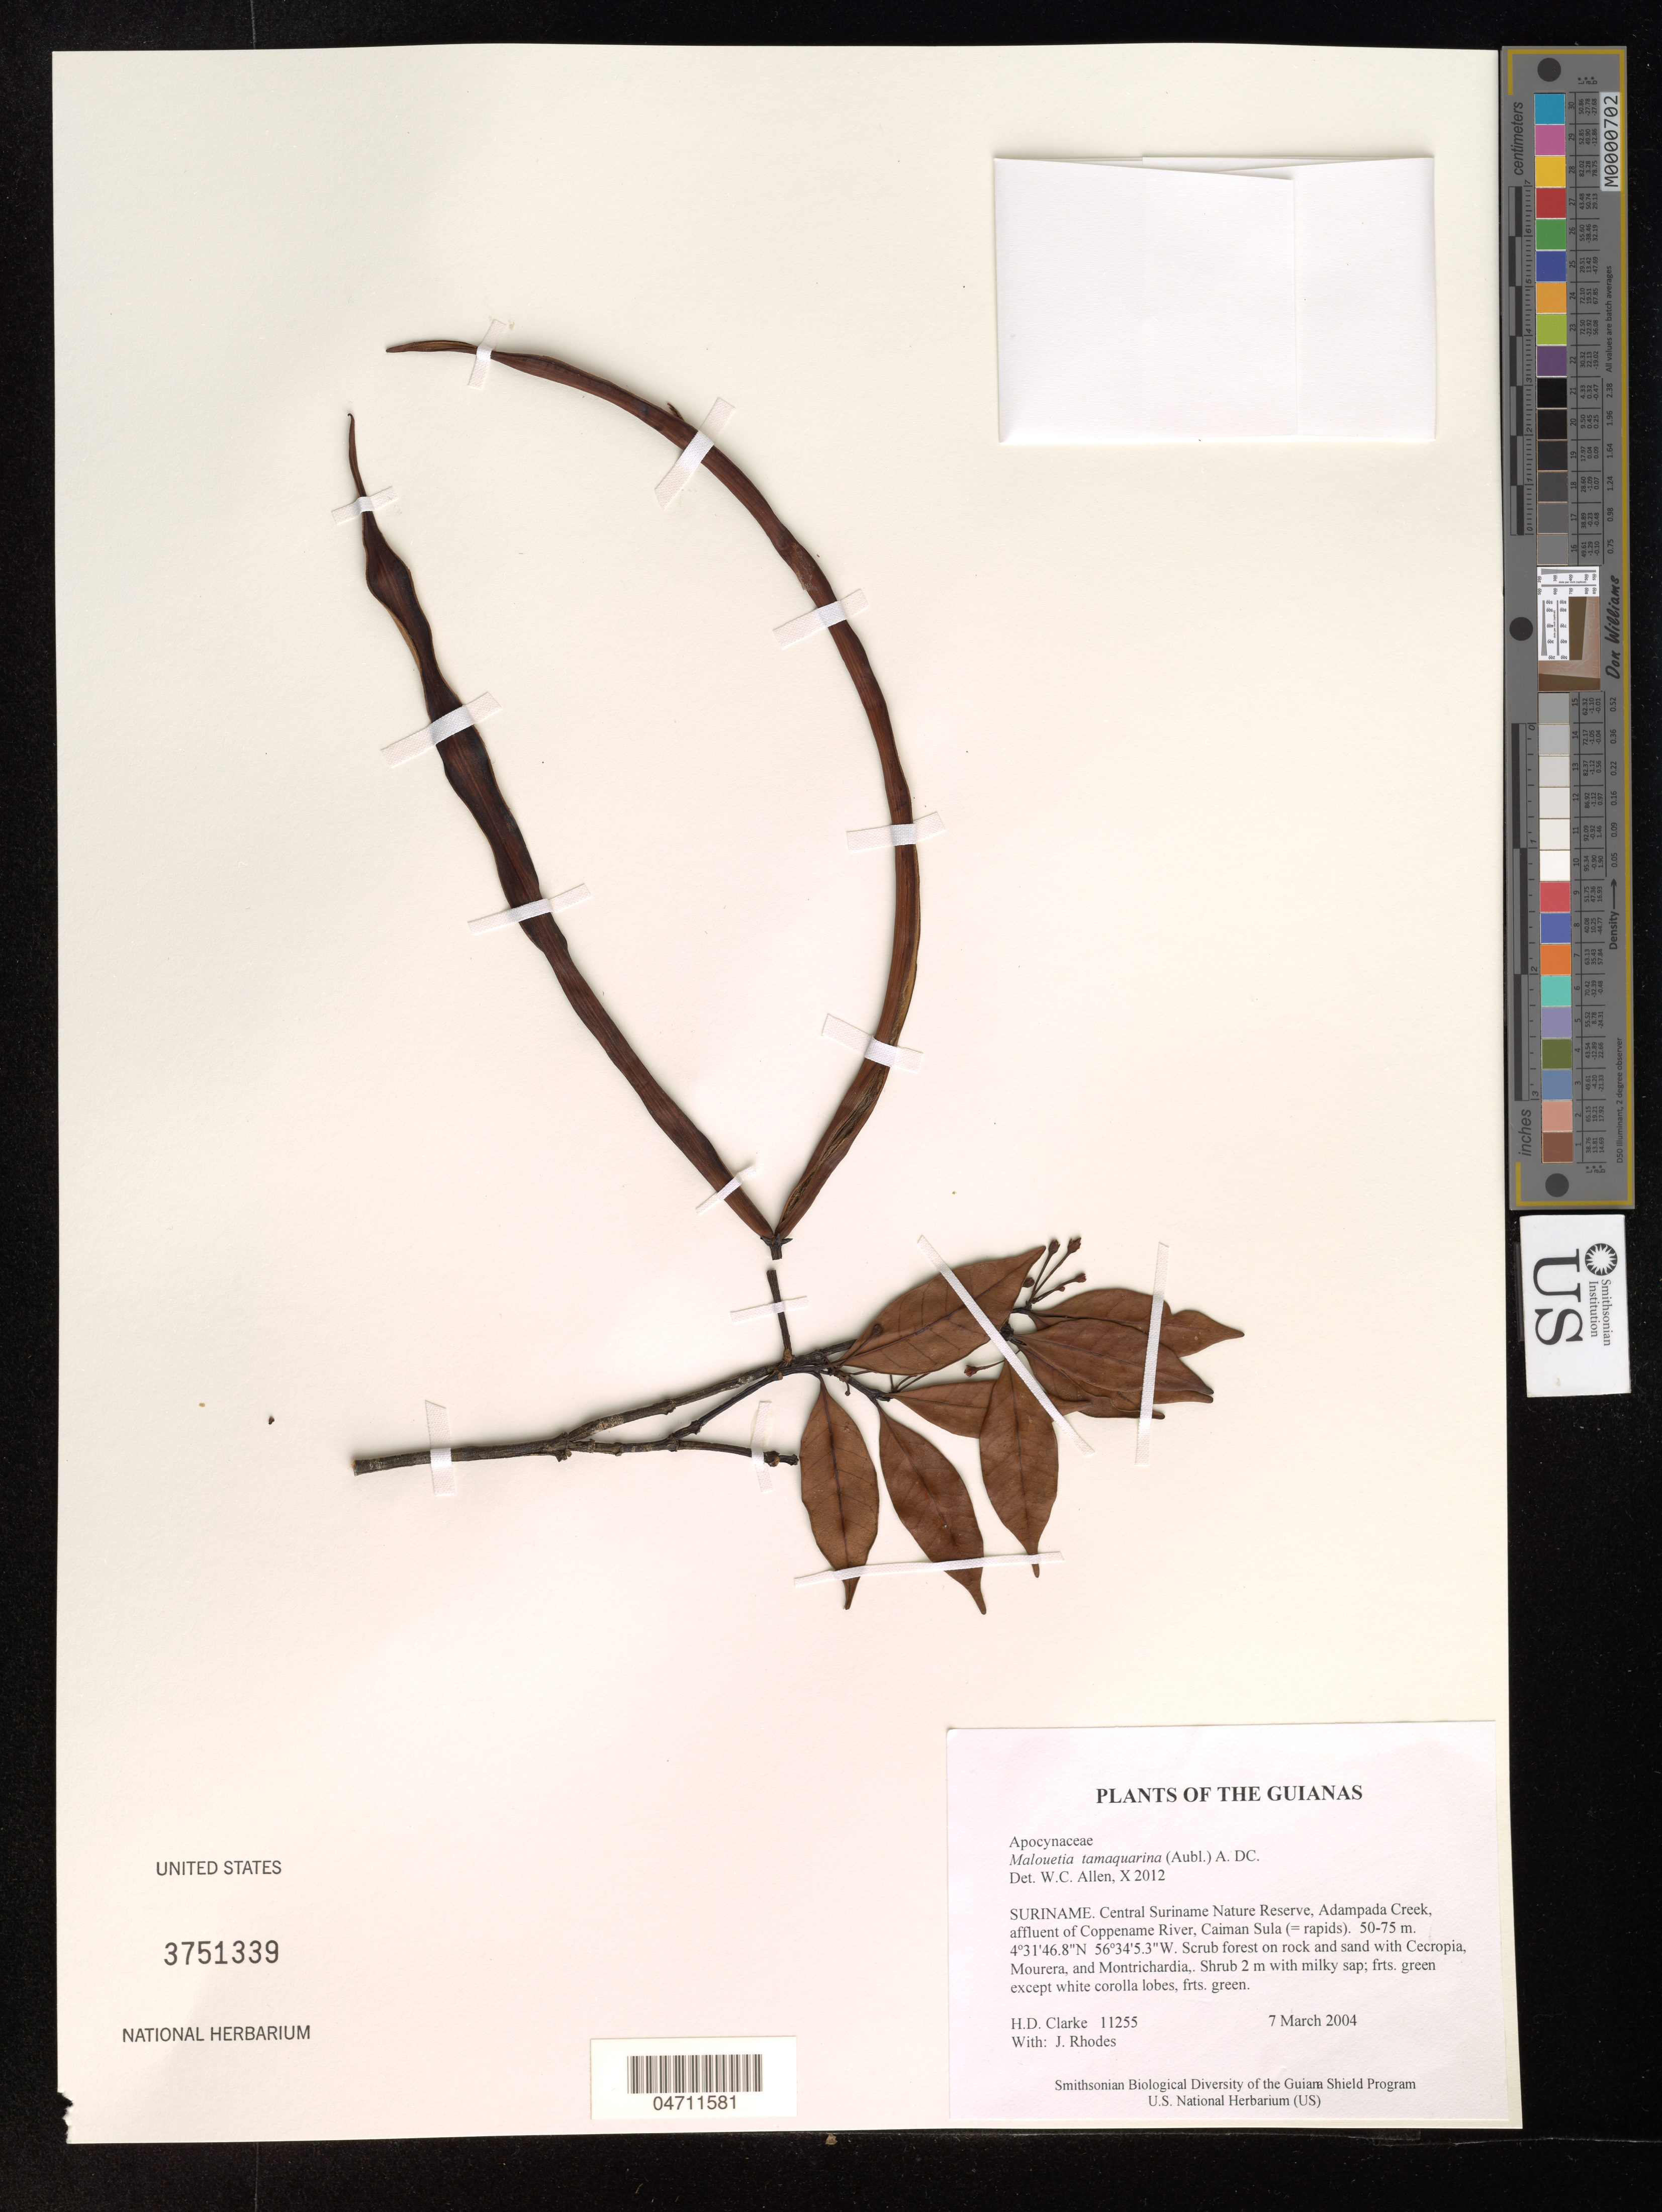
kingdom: Plantae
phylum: Tracheophyta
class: Magnoliopsida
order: Gentianales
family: Apocynaceae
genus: Malouetia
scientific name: Malouetia tamaquarina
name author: (Aubl.) A. DC.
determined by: Allen, W. C.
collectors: H. D. Clarke & J. Rhodes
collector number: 11255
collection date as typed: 7 March 2004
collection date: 2004-03-07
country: Suriname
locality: Central Suriname Nature Reserve, Adampada Creek, affluent of Coppename River, Caiman Sula (= rapids)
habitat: Scrub forest on rock and sand with Cecropia, Mourera, and Montrichardia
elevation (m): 50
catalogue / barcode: US 3751339